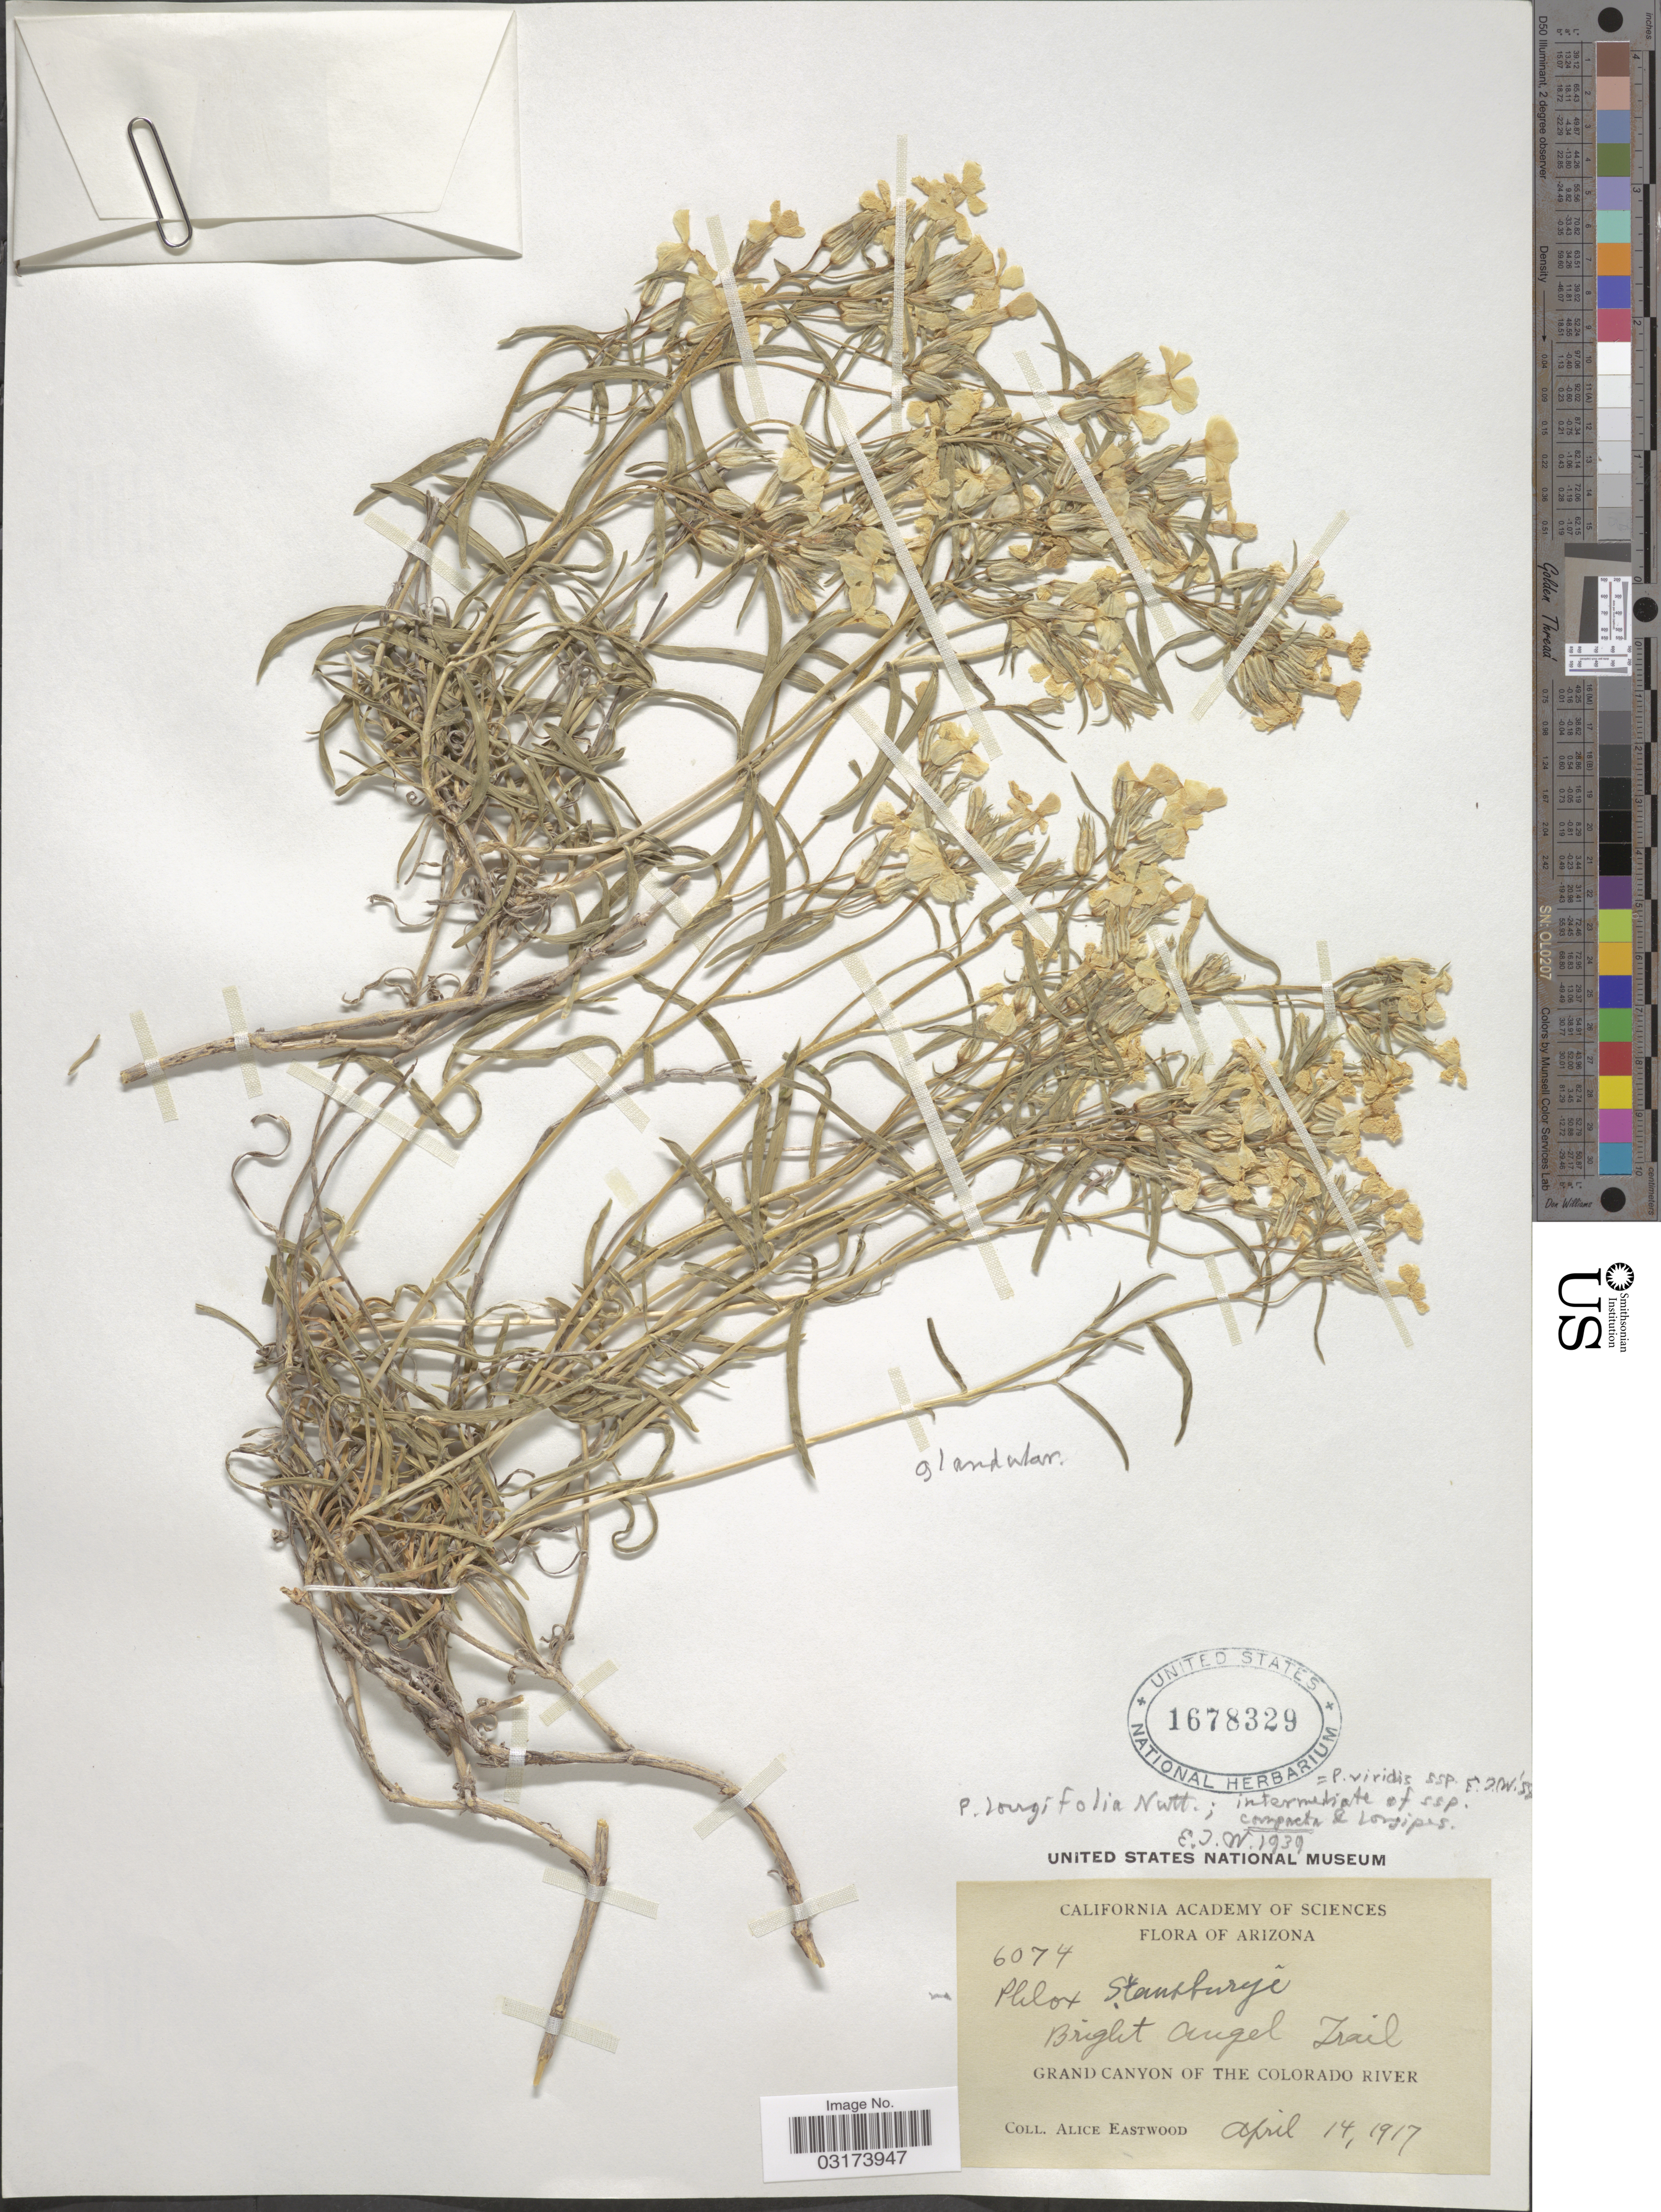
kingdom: Plantae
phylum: Tracheophyta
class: Magnoliopsida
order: Ericales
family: Polemoniaceae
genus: Phlox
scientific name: Phlox longifolia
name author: Nutt.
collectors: A. Eastwood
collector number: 6074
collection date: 1917-04-14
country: United States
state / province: Arizona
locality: Bright Angel Trail, Bright Canyon of The Colorado River.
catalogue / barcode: US 1678329